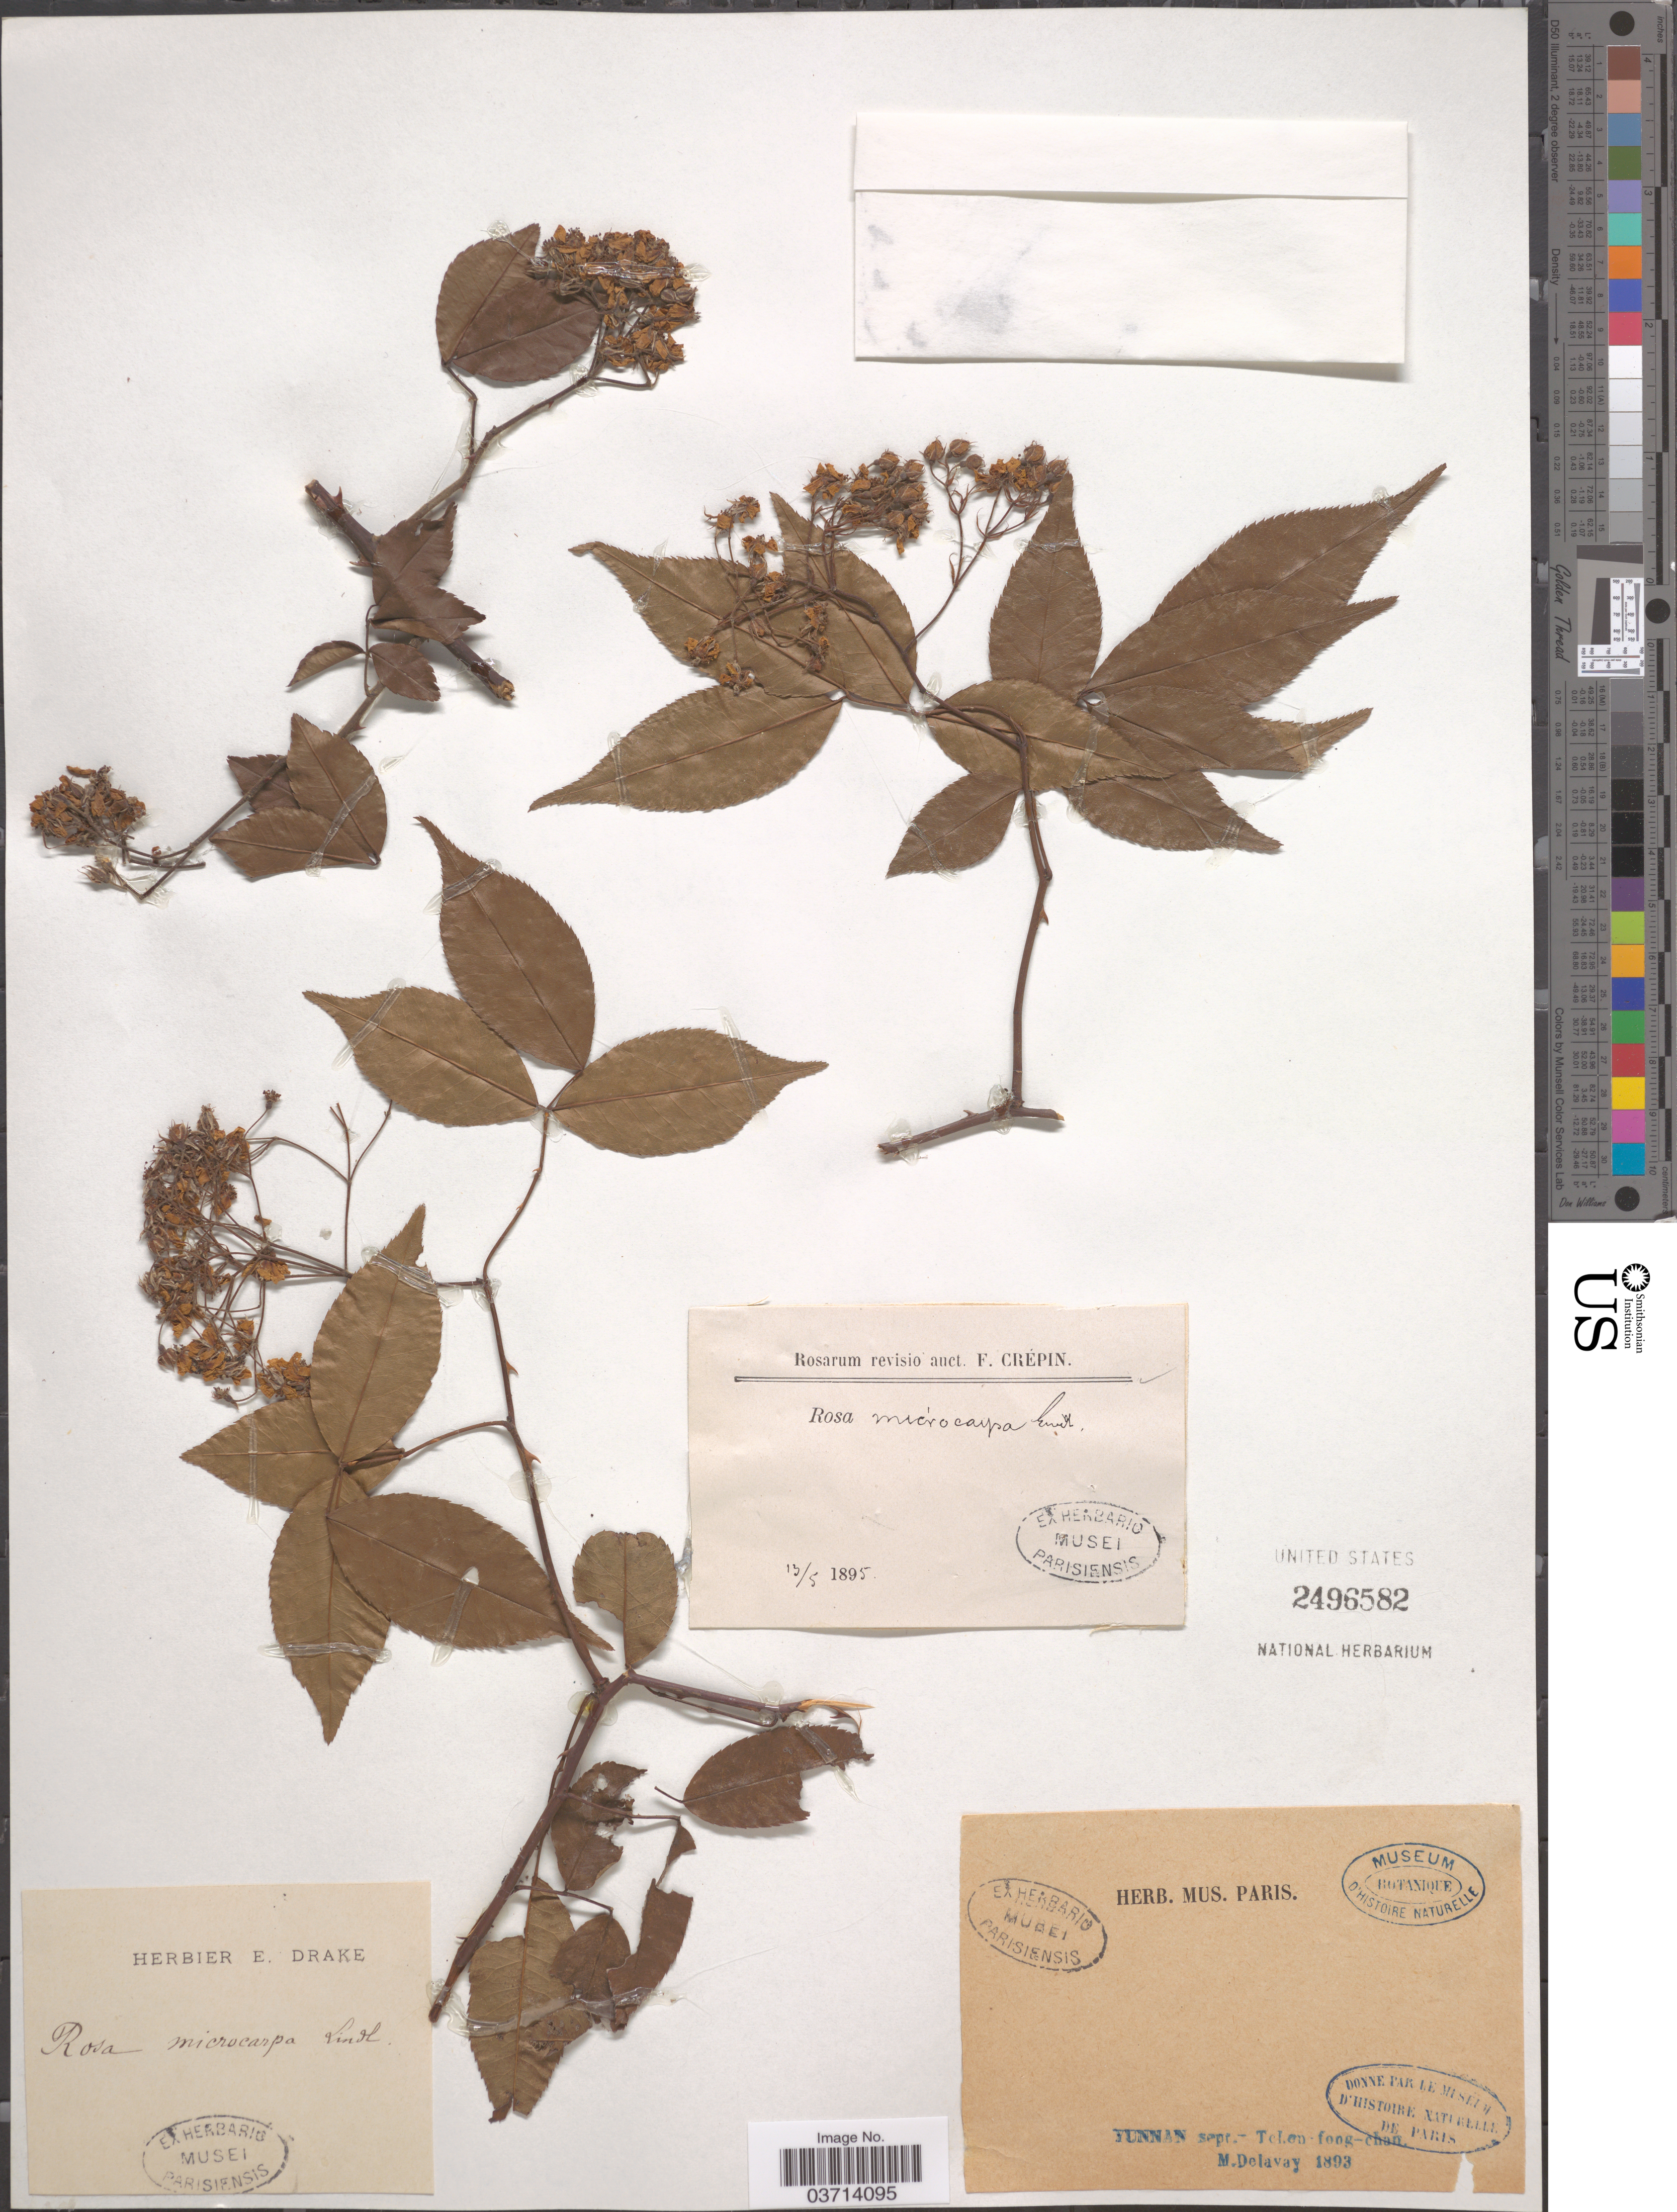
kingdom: Plantae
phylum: Tracheophyta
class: Magnoliopsida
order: Rosales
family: Rosaceae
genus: Rosa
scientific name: Rosa indica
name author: L.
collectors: M. Delavay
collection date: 1893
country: China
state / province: Yunnan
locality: Yunnan sept. - Tel.en-fong-chan. [interpreted]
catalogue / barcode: US 2496582